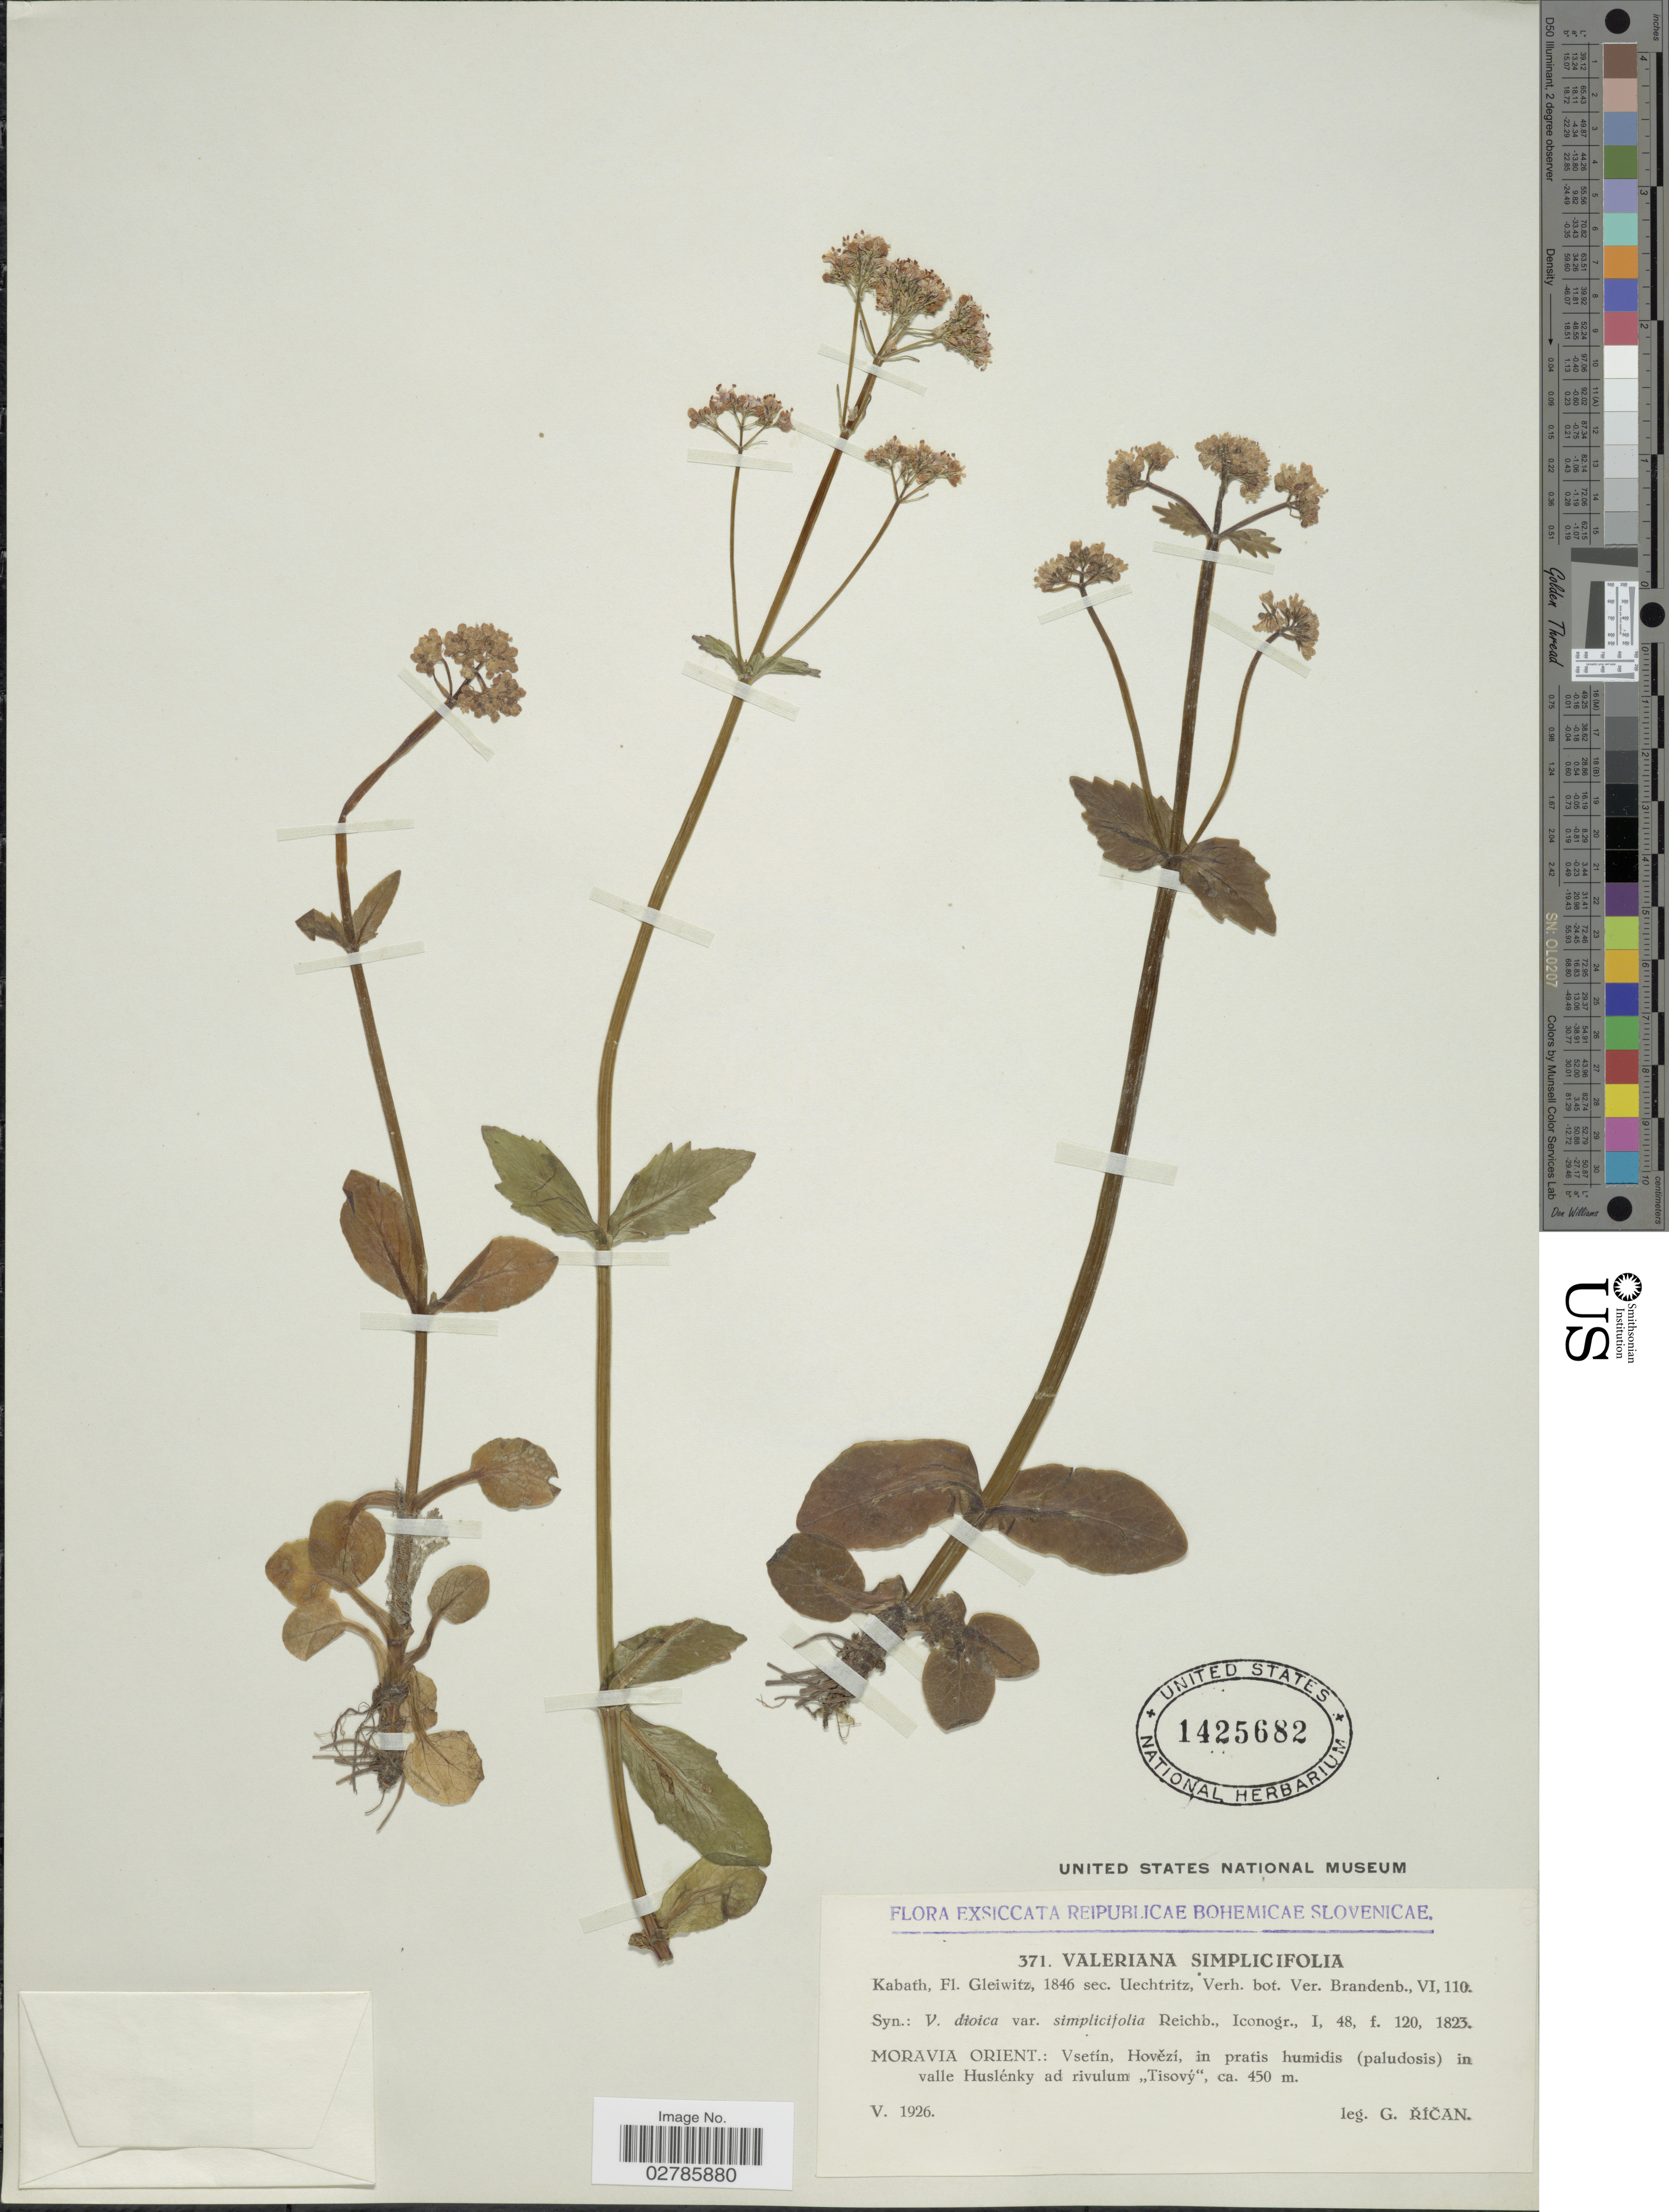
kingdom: Plantae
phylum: Tracheophyta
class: Magnoliopsida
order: Dipsacales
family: Caprifoliaceae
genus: Valeriana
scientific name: Valeriana polygama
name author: Besser ex DC.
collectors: G. Rican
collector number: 371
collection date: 1926-05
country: Czechia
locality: Reipublicae Bohemicae Slovenicae. Moravia Orient.: Vsetín, Hovezí, in pratis humidis (paludosis) in valle Huslénky ad rivulum "Tisový".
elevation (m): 450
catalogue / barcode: US 1425682